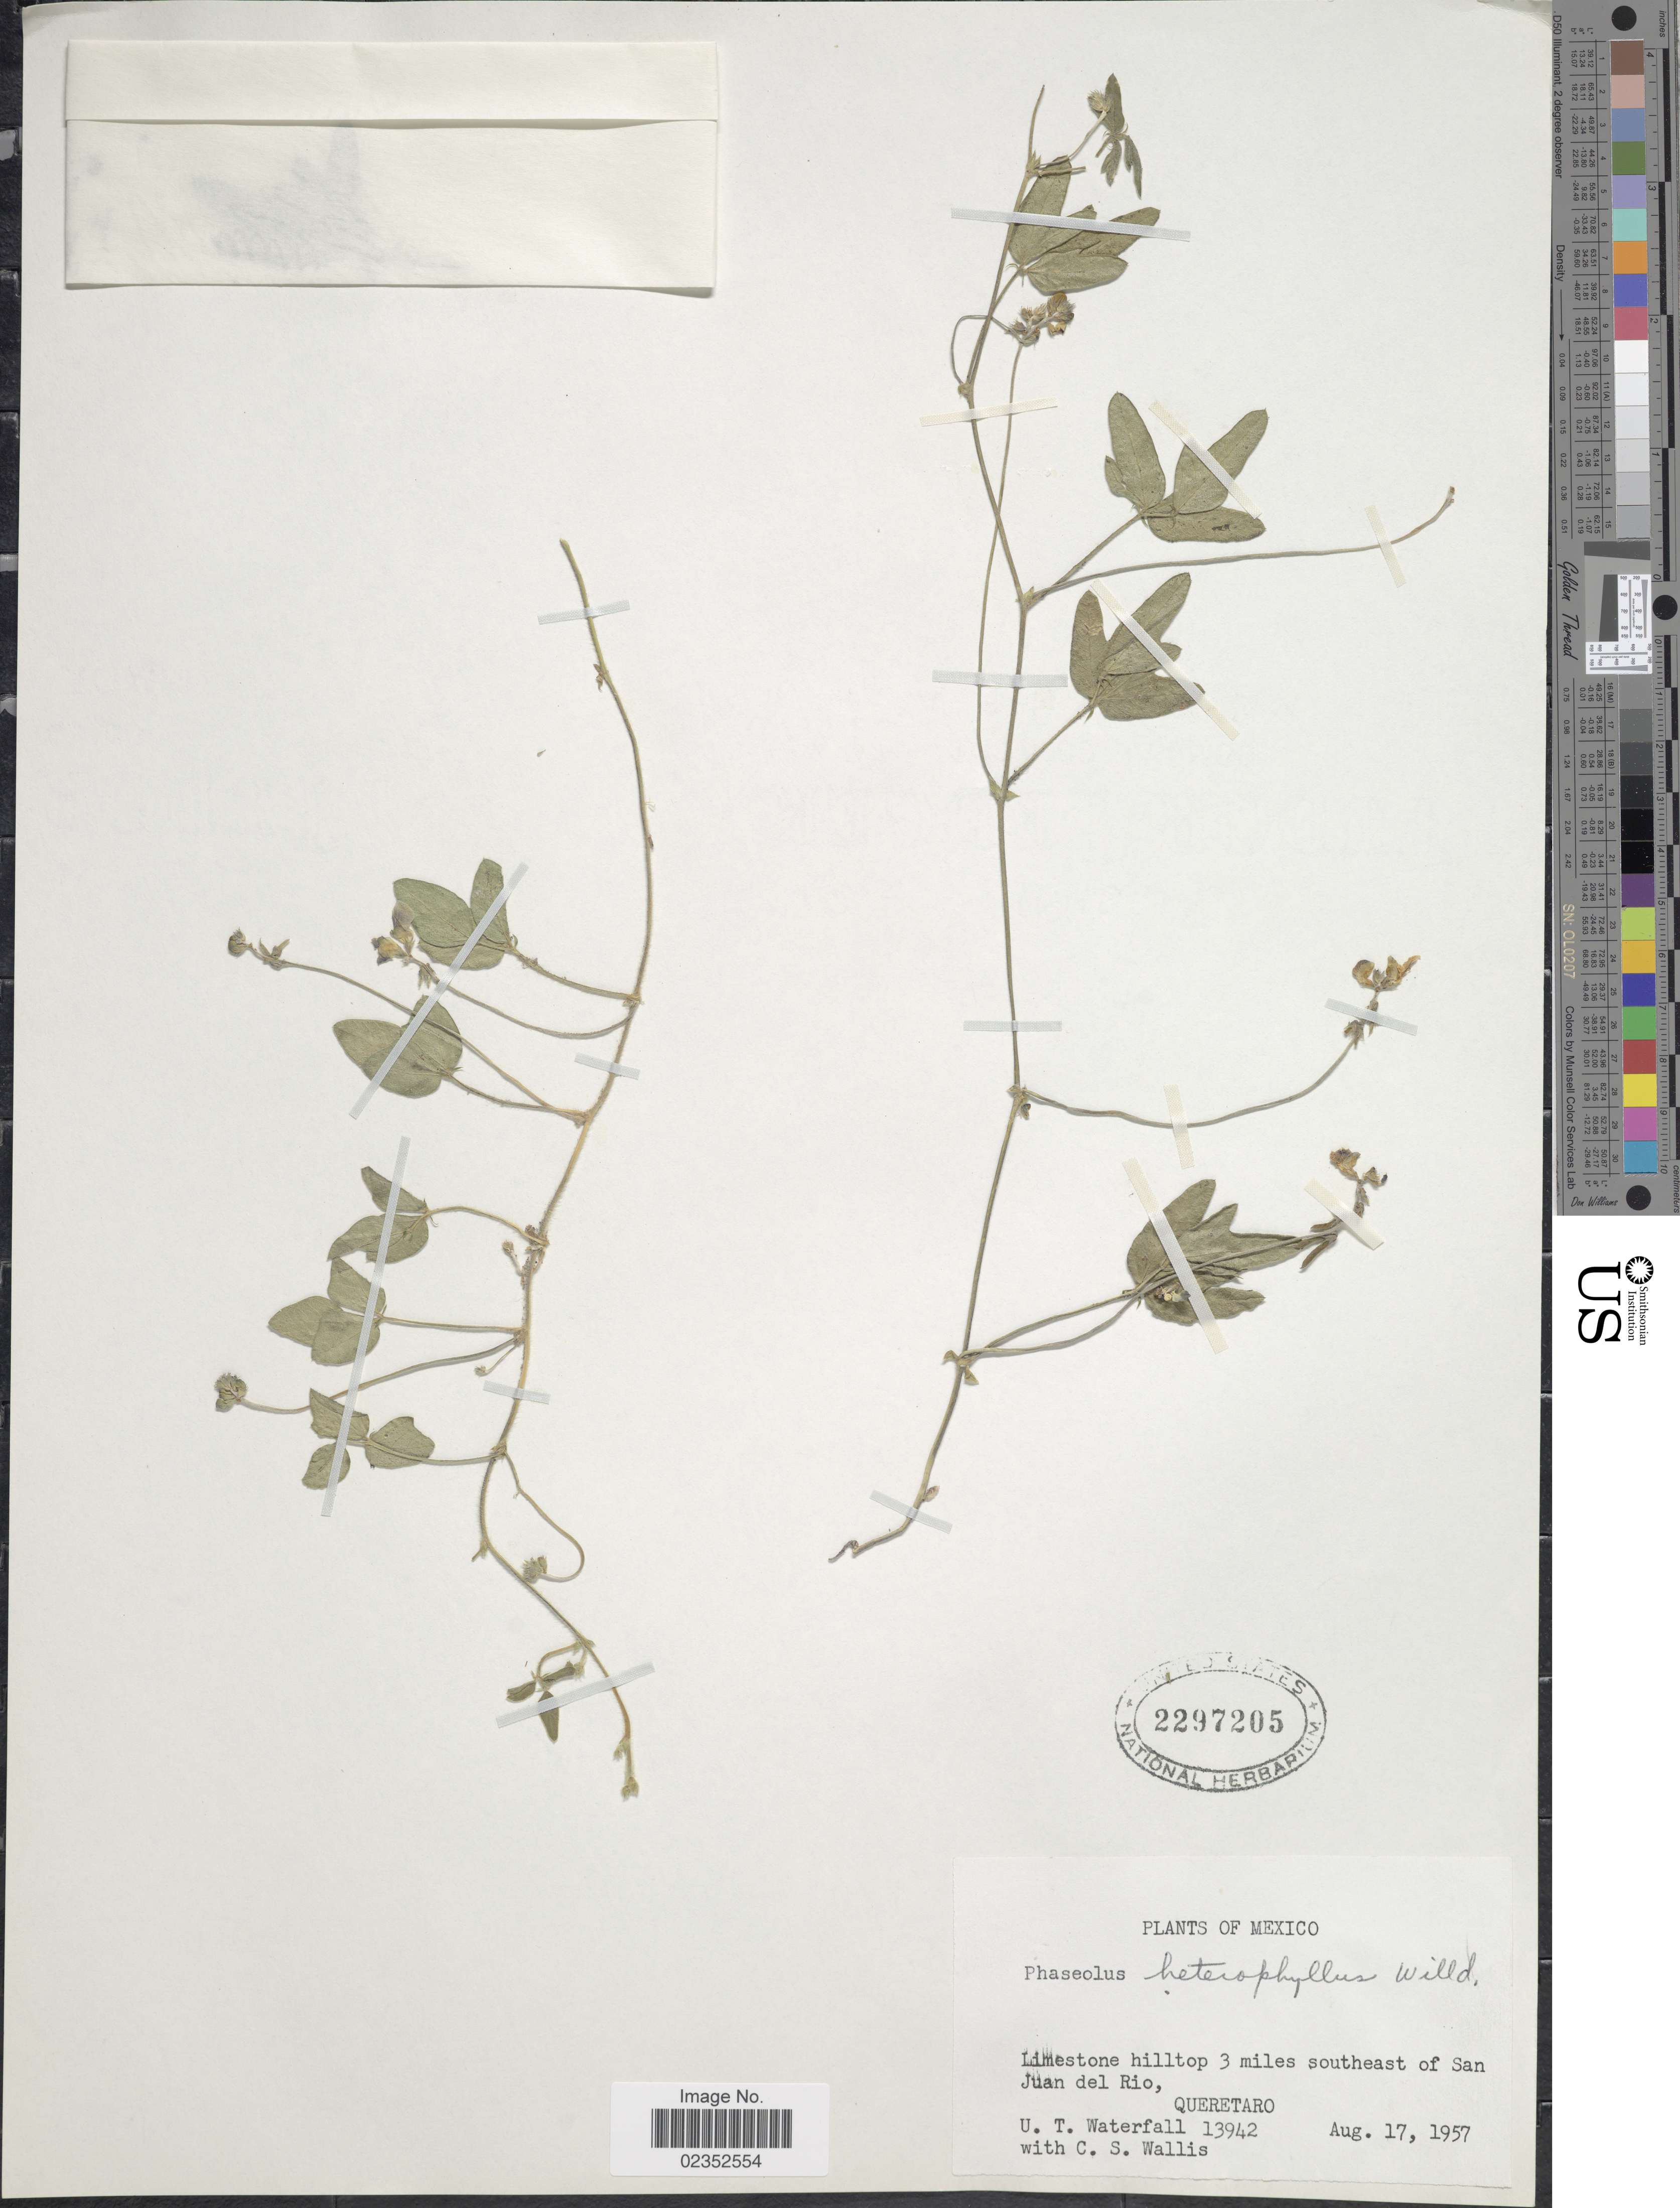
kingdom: Plantae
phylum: Tracheophyta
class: Magnoliopsida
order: Fabales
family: Fabaceae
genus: Macroptilium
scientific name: Macroptilium gibbosifolium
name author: (Ortega) A. Delgado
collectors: U. T. Waterfall & C. S. Wallis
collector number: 13942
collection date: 1957-08-17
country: Mexico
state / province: Querétaro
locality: Limestone hilltop 3 miles southeast of San Juan del Rio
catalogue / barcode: US 2297205